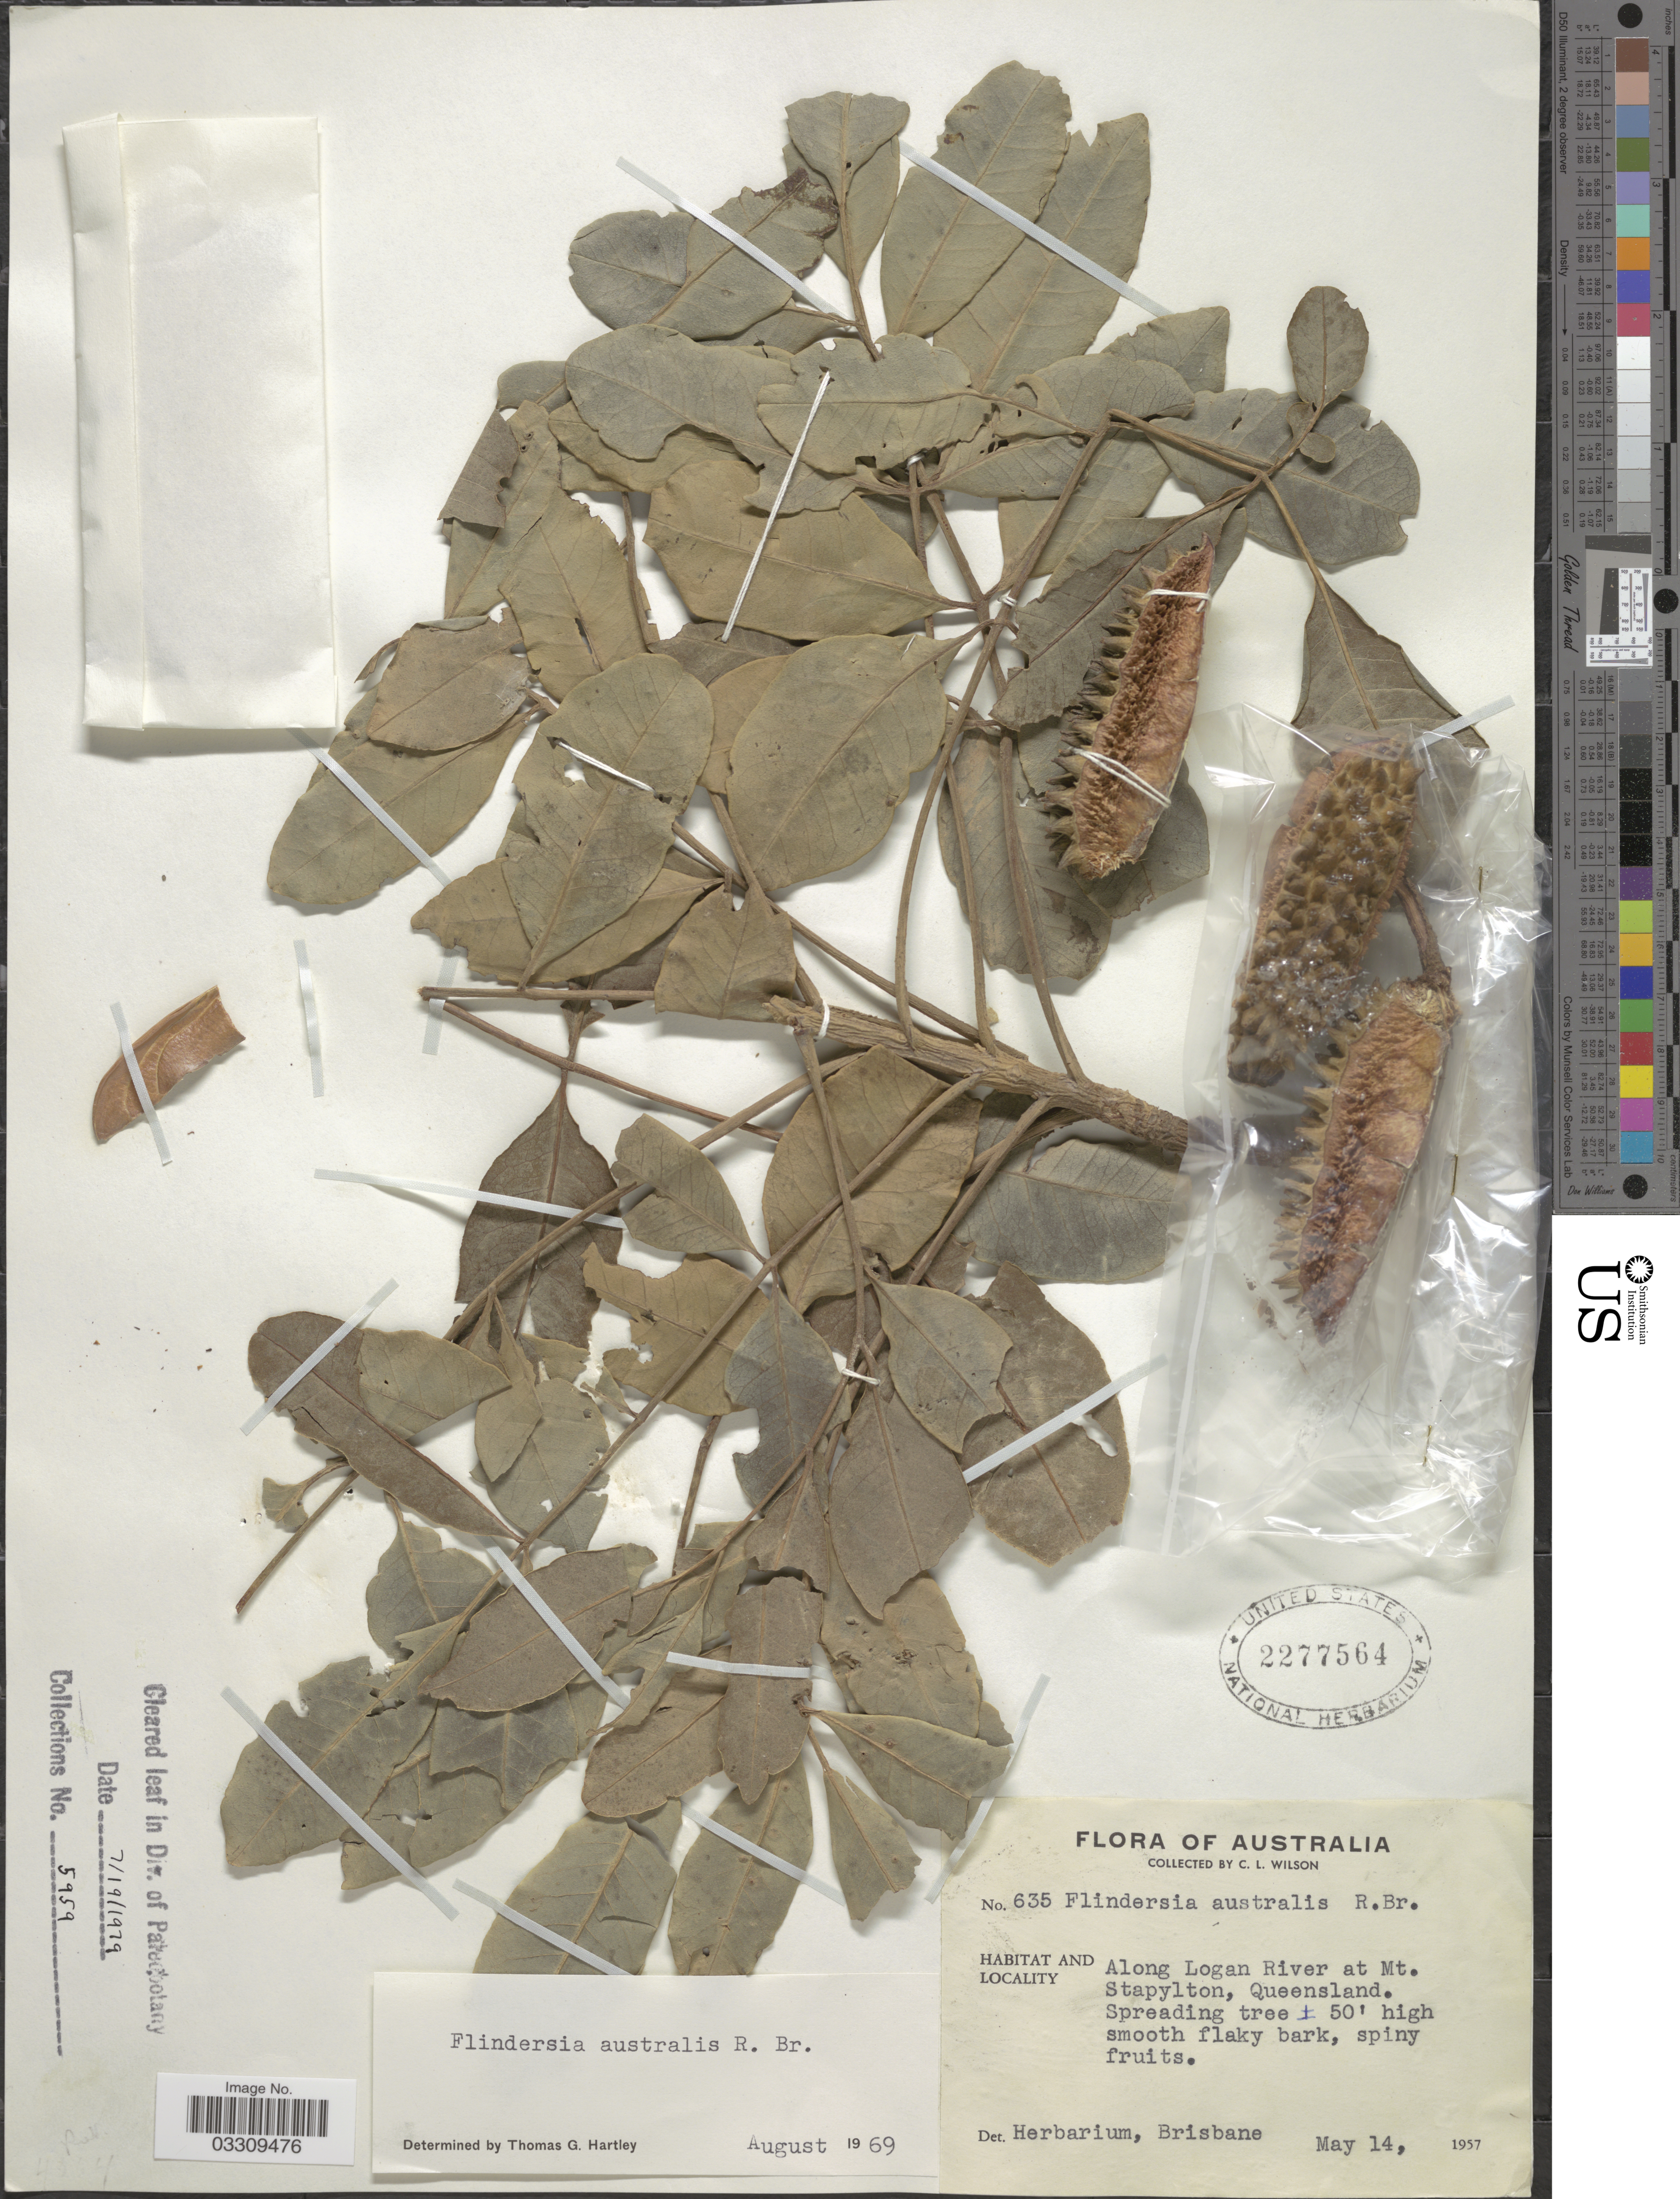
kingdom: Plantae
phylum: Tracheophyta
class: Magnoliopsida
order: Sapindales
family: Rutaceae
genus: Flindersia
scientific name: Flindersia australis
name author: R. Br.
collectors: C. L. Wilson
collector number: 635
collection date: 1957-05-14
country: Australia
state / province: Queensland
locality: Along Logan River at Mt. Stapylton.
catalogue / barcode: US 2277564